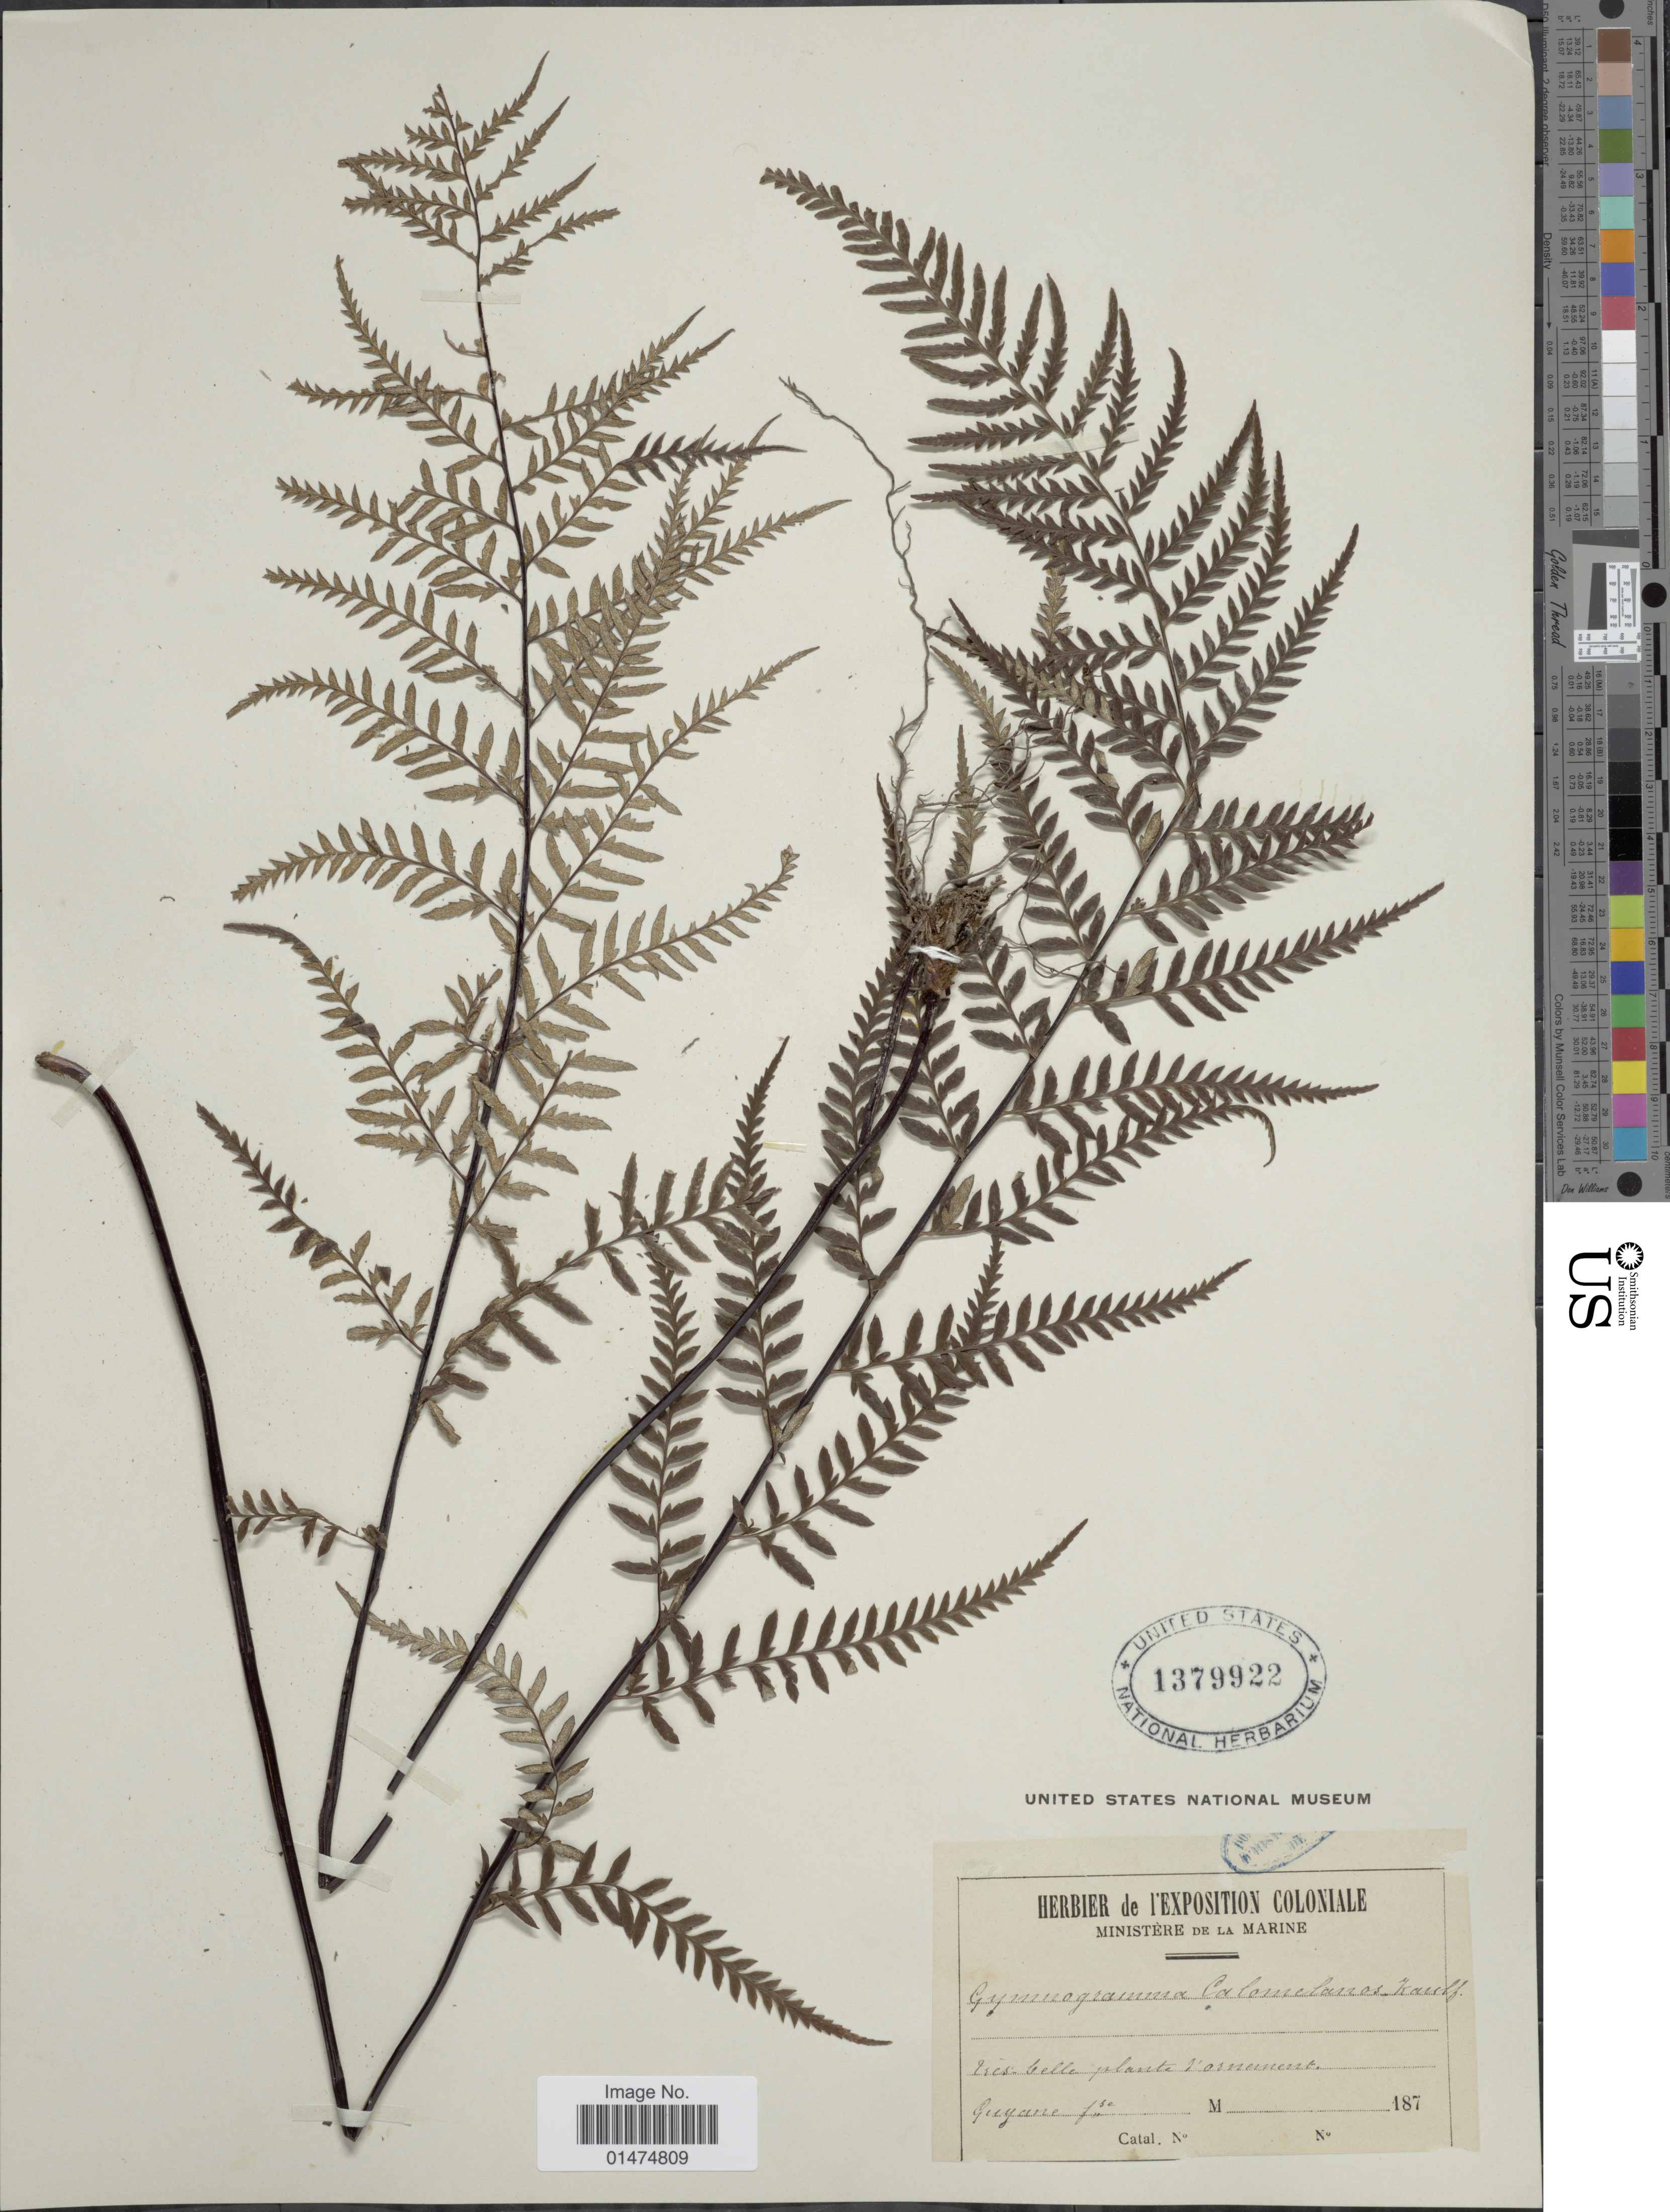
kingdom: Plantae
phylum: Tracheophyta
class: Polypodiopsida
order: Polypodiales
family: Pteridaceae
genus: Pityrogramma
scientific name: Pityrogramma calomelanos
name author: (L.) Link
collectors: ex herb. L'Exposition Coloniale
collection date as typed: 187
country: Guyana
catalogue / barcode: US 1379922